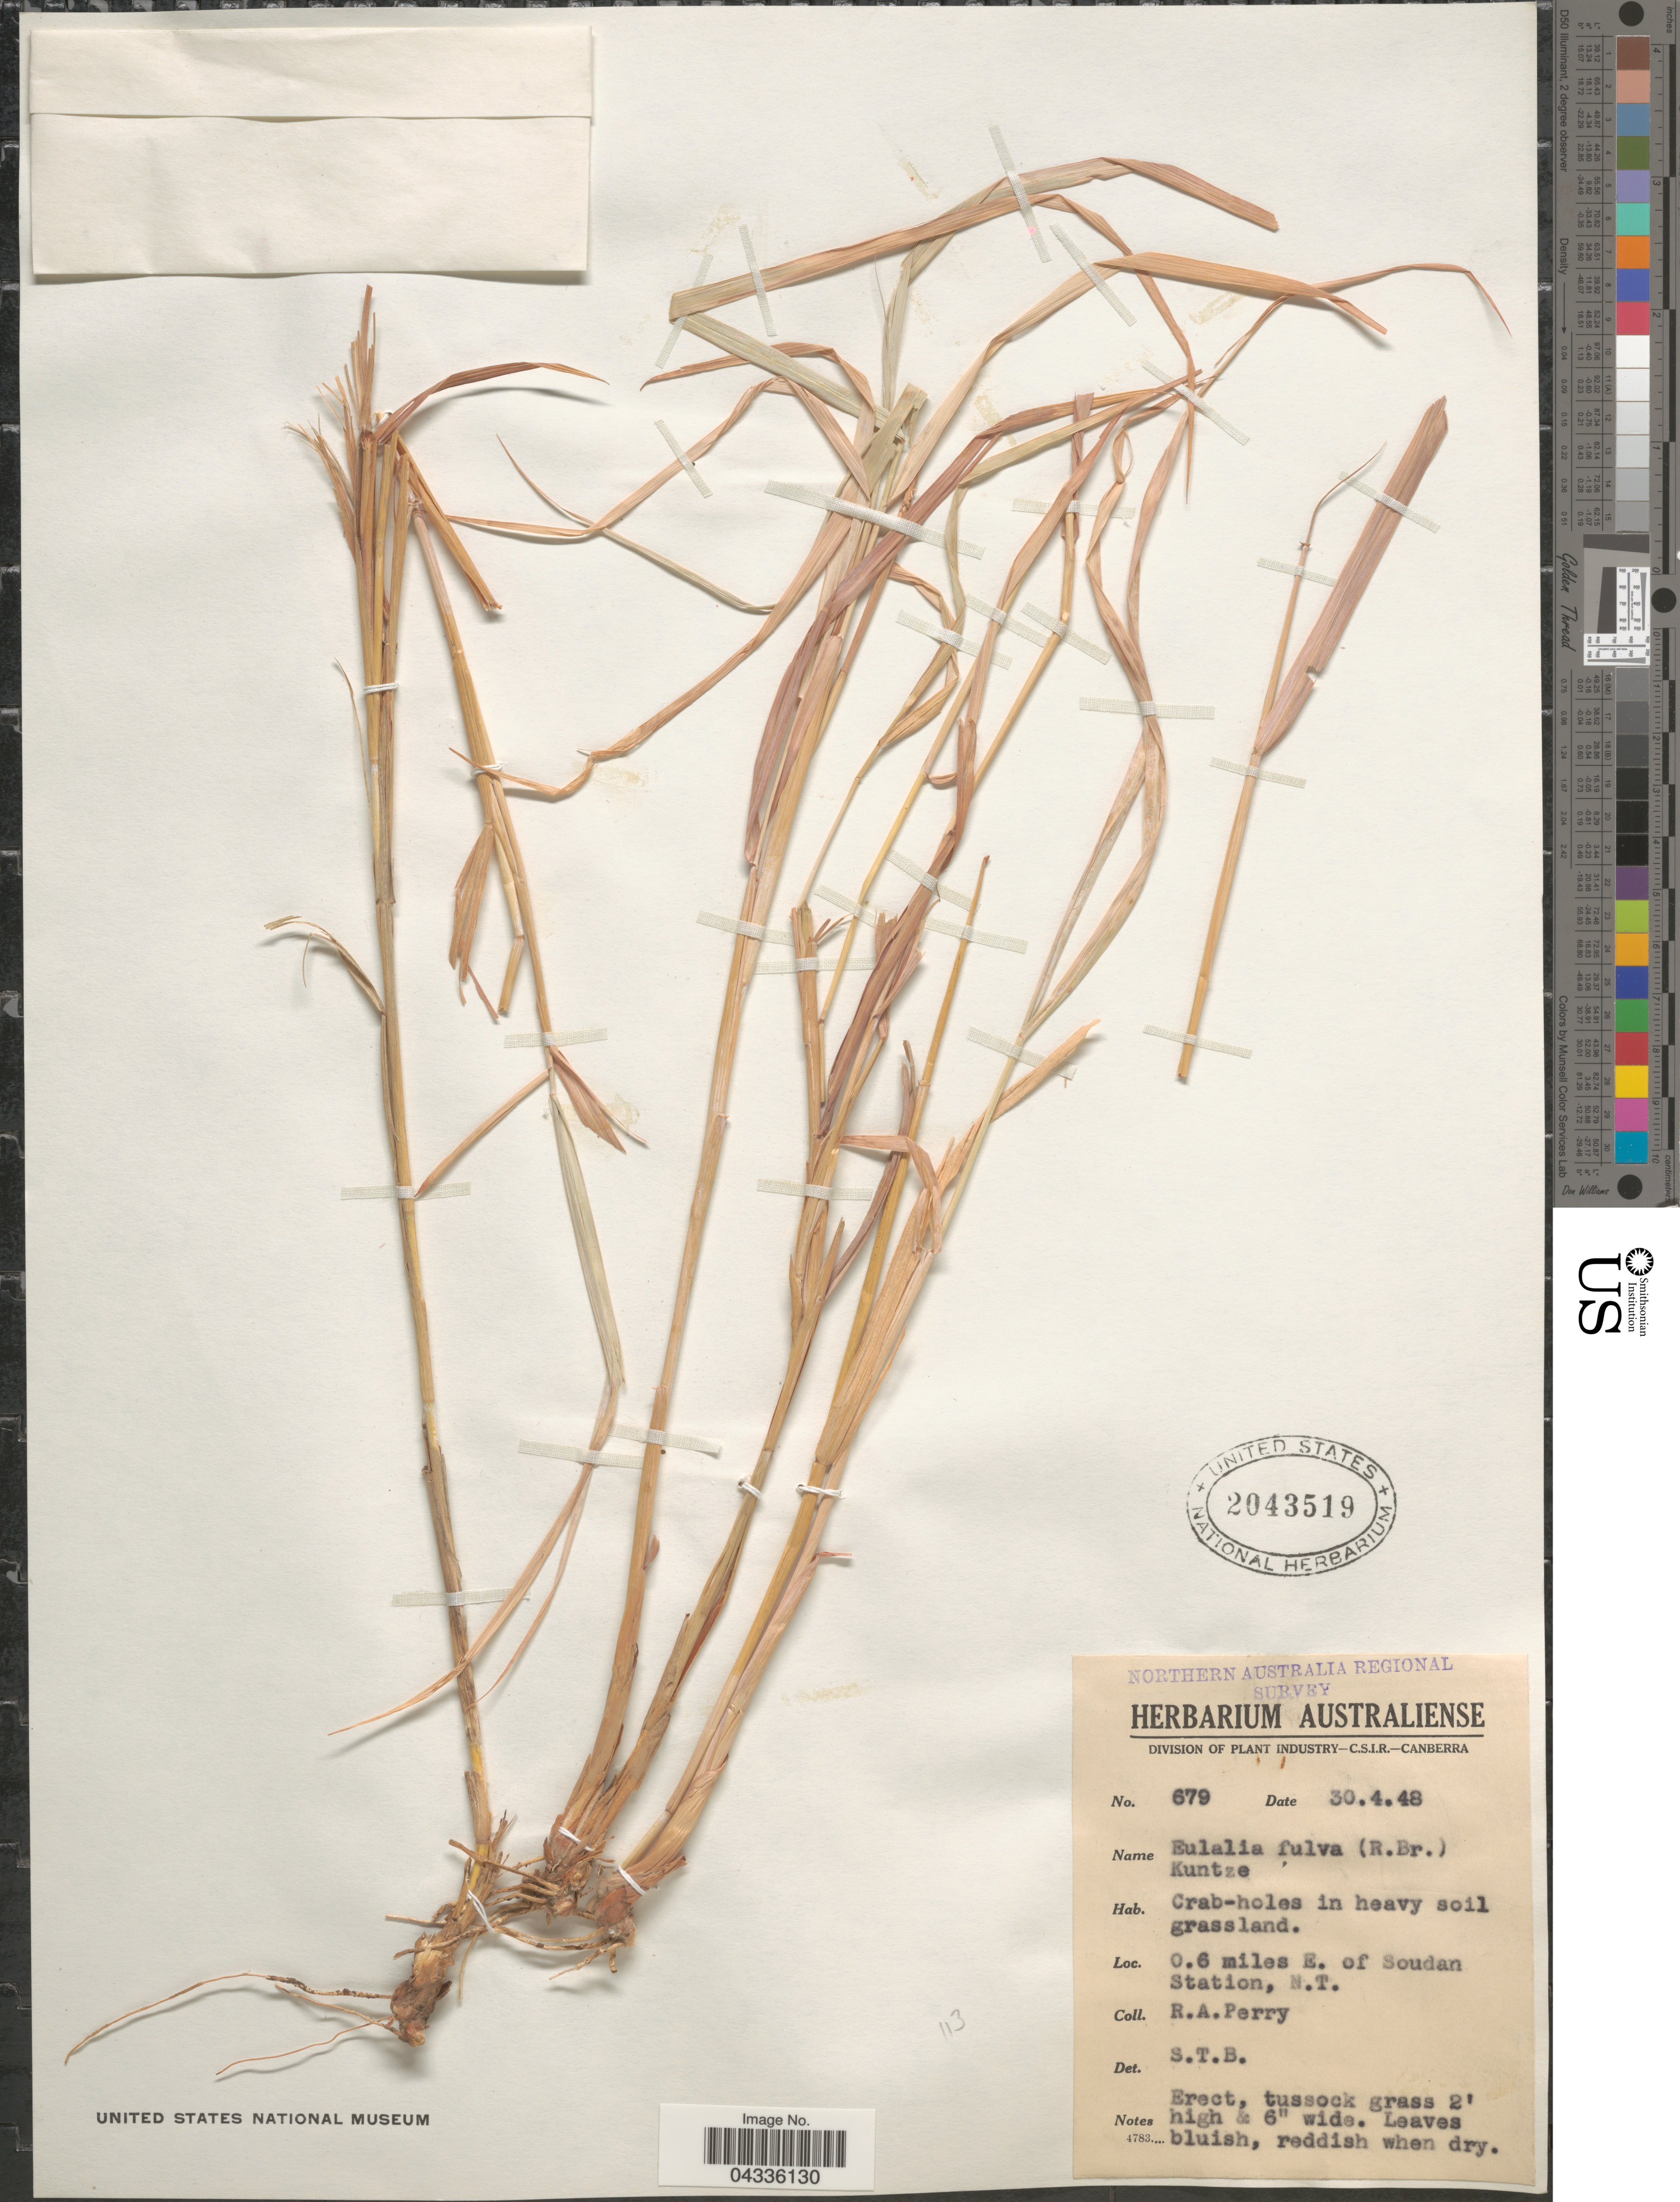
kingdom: Plantae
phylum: Tracheophyta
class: Liliopsida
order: Poales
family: Poaceae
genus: Eulalia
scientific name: Eulalia aurea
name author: (Bory) Kunth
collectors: Perry, R. A.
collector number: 679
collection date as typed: Transcribed d/m/y: 30/4/48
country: Australia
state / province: Northern Territory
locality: Northern Australia Regional Survey. 0.6 miles E. of Soudan Station.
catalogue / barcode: US 2043519